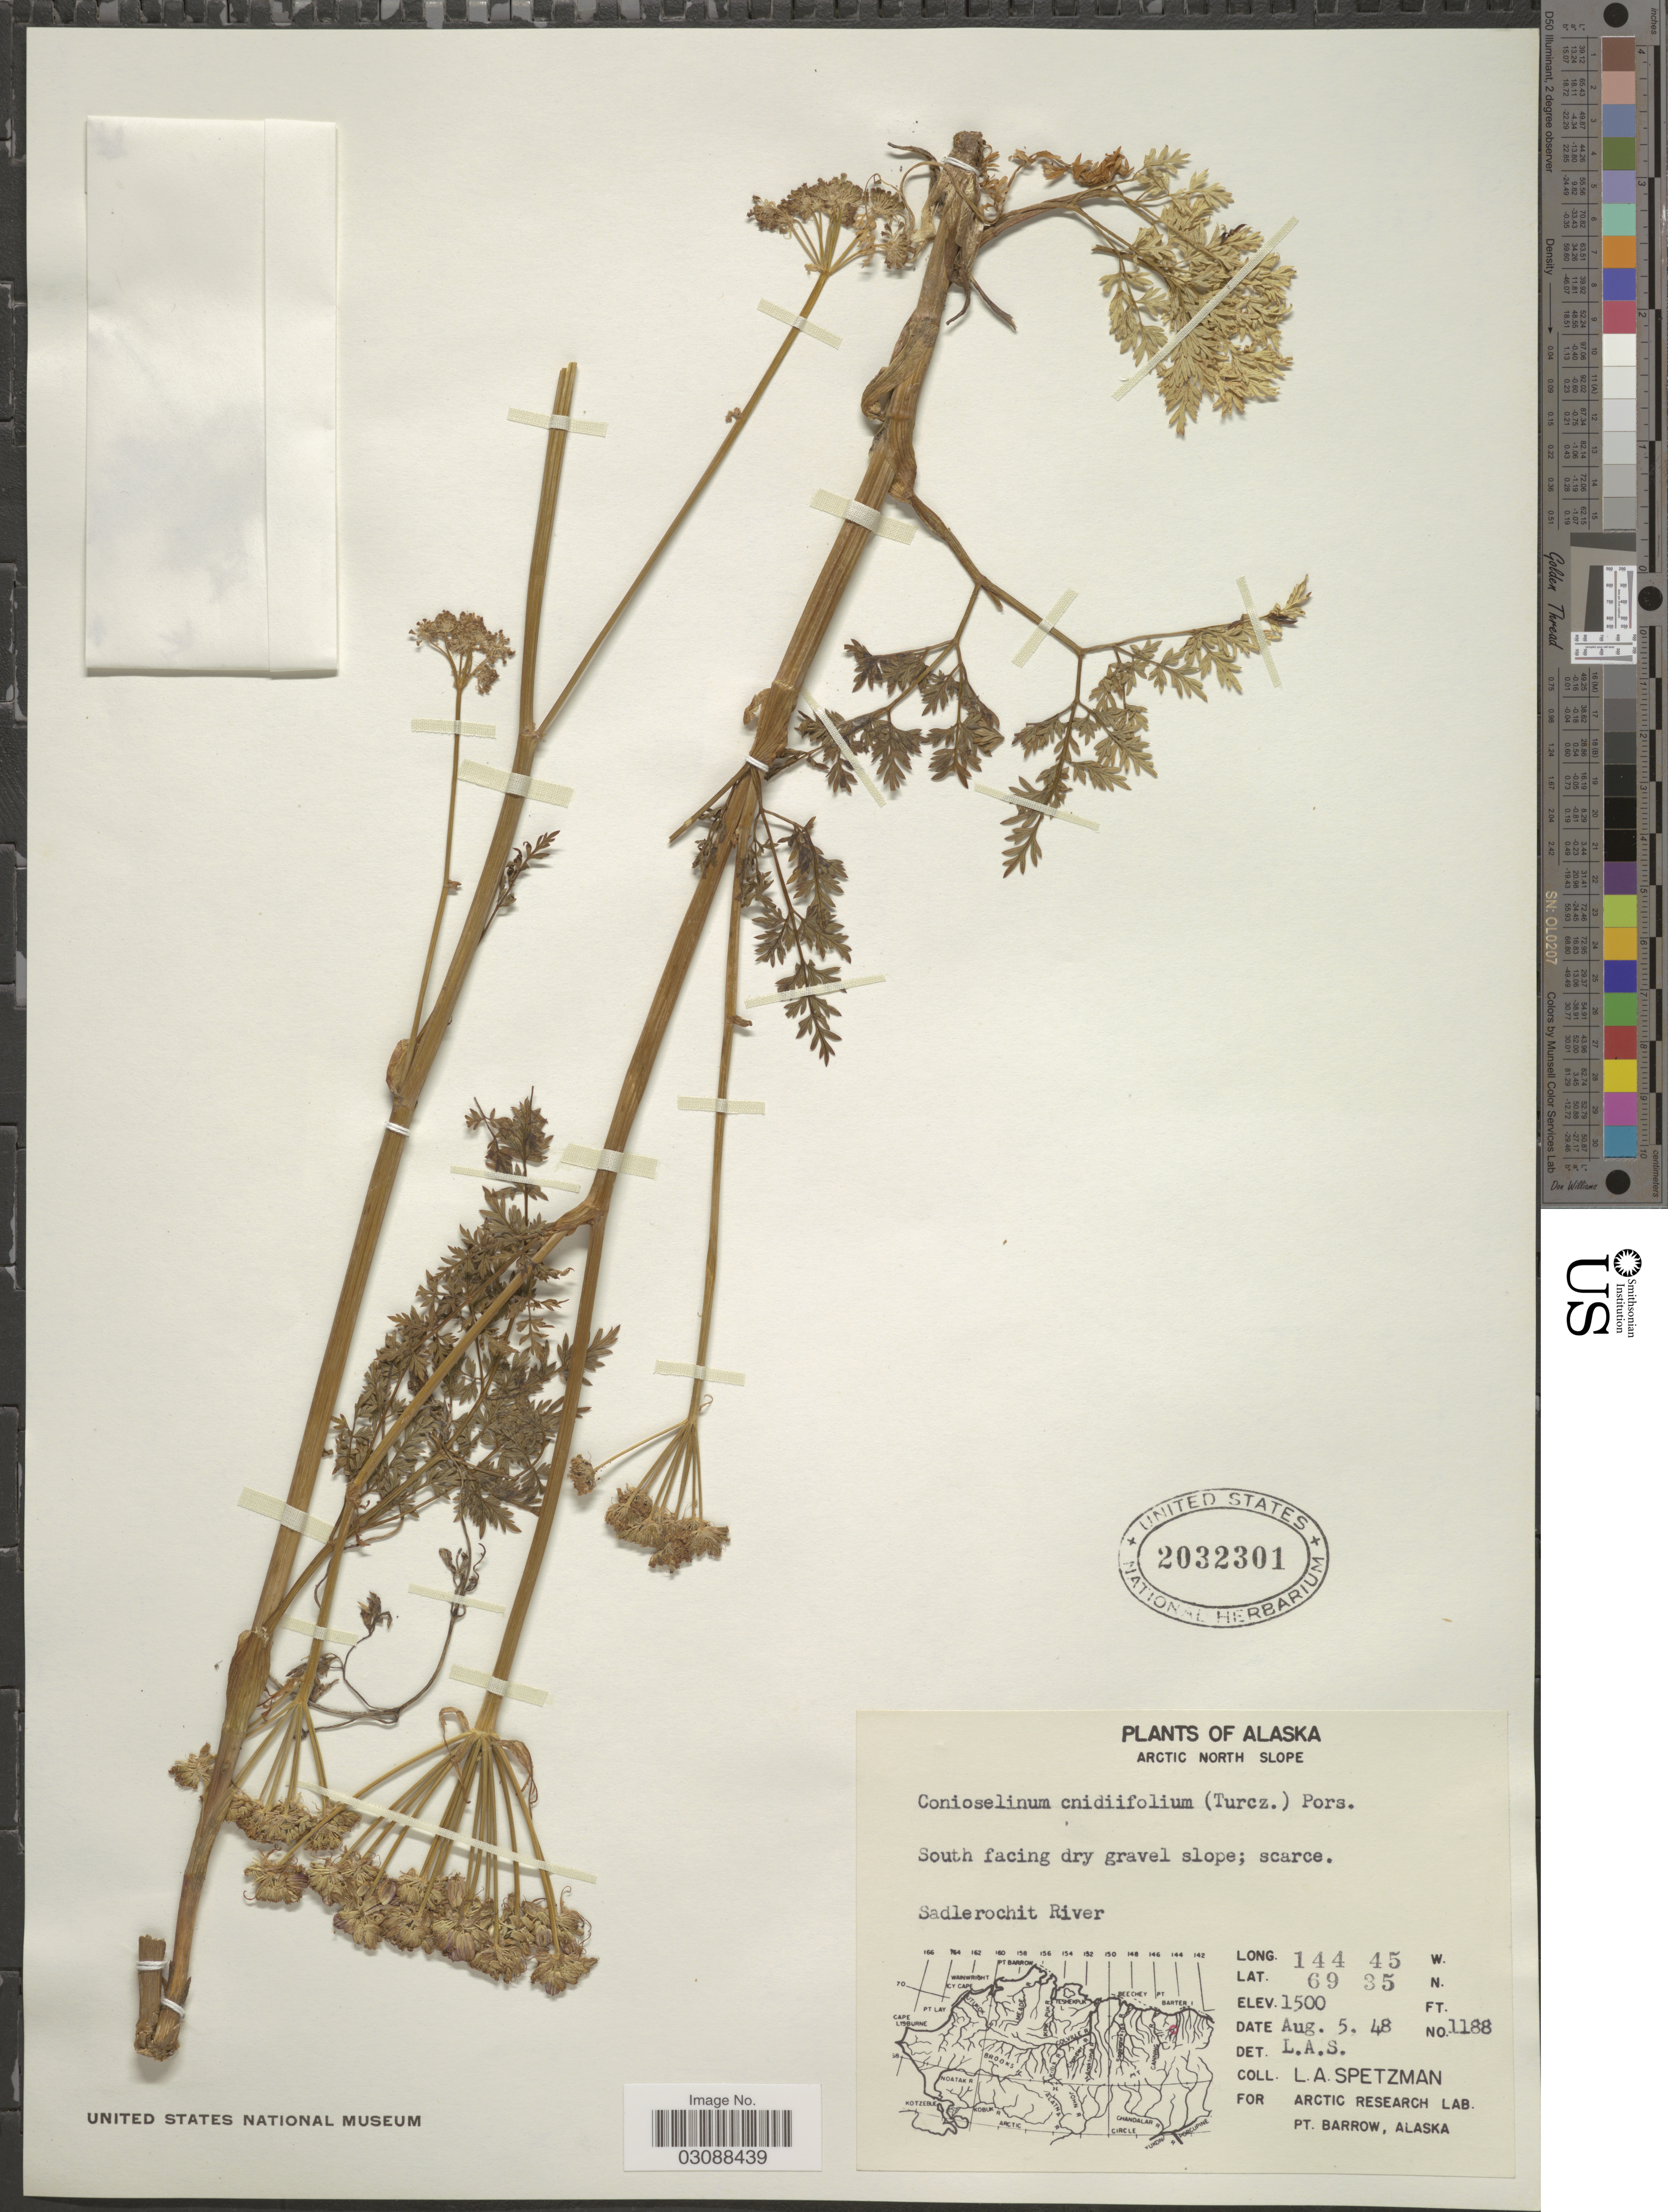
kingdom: Plantae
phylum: Tracheophyta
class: Magnoliopsida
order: Apiales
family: Apiaceae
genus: Cnidium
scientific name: Cnidium cnidiifolium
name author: (Turcz.) Schischk.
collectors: L. Spetzman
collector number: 1188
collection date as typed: Transcribed d/m/y: 5/8/48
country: United States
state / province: Alaska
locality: Arctic North Slope. Sadlerochit River.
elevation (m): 457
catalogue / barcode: US 2032301